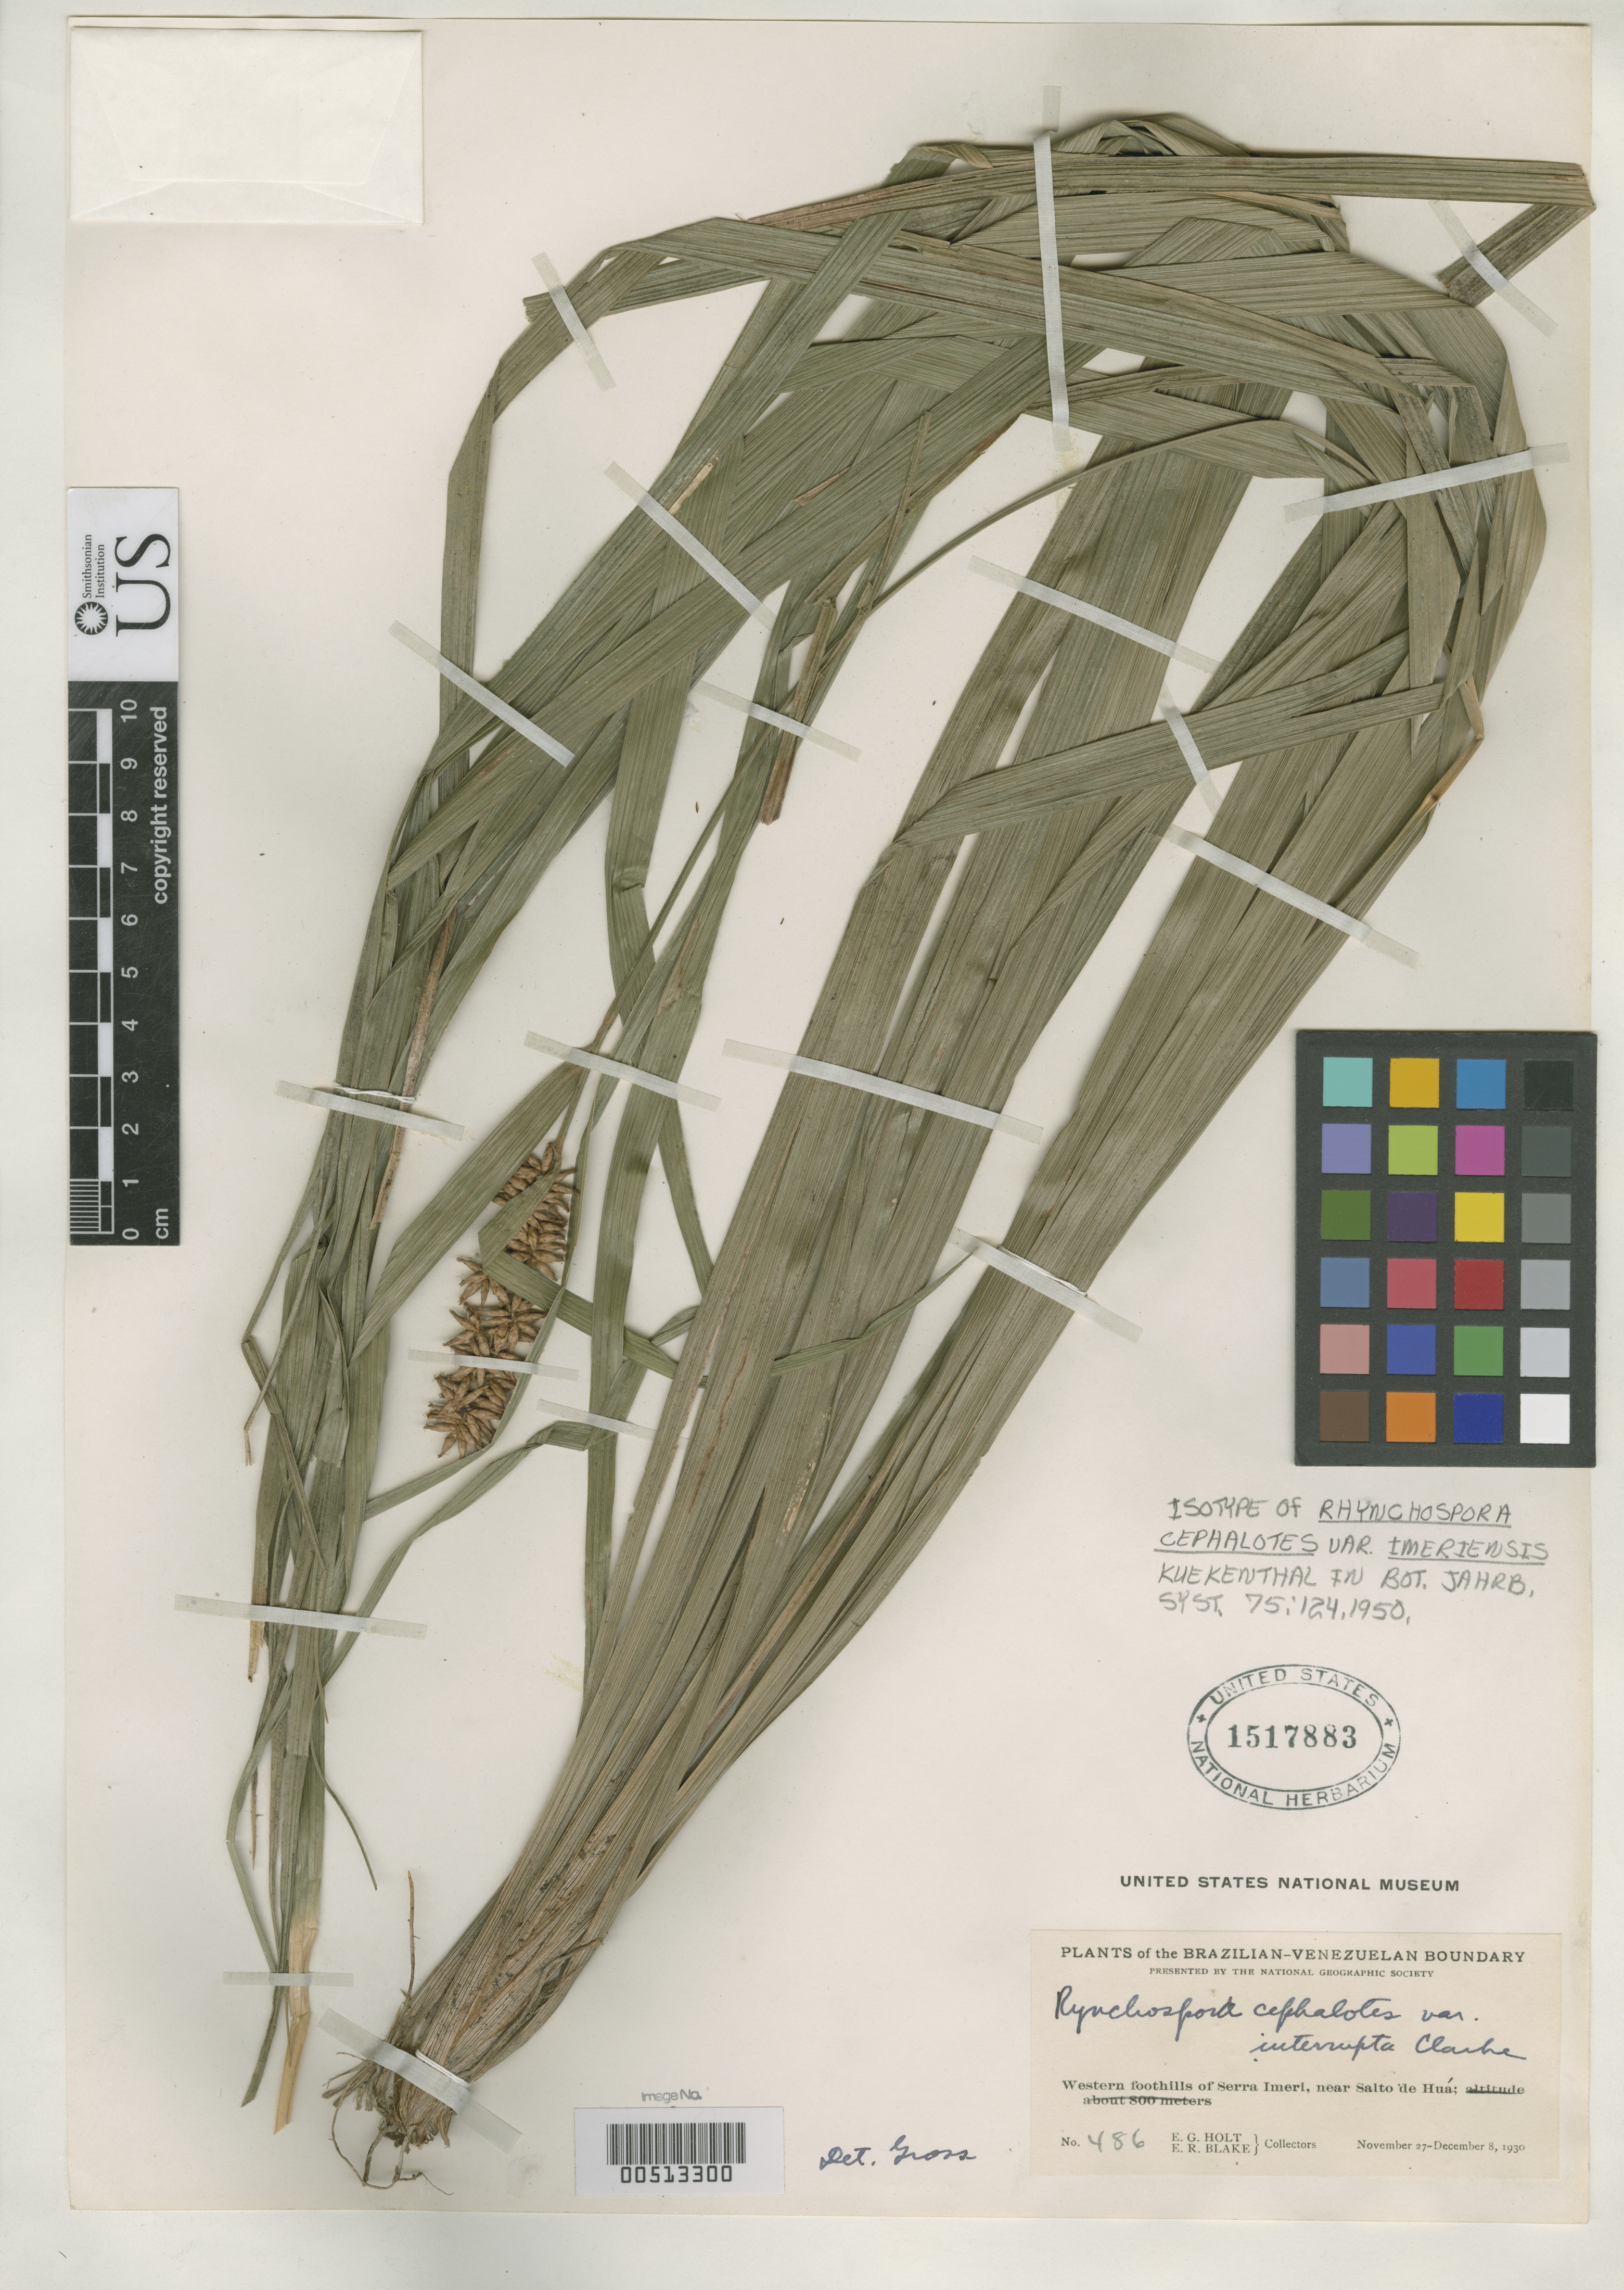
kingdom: Plantae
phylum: Tracheophyta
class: Liliopsida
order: Poales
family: Cyperaceae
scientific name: Rynchospora cephalotes var. imeriensis Kük. orth. var.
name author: Kük.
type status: Isotype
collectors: E. Holt & E. R. Blake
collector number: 486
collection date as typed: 27 Nov 1930 to 08 Dec 1930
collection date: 1930-11-27/1930-12-08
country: Venezuela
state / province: Amazonas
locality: Western foothills of Serra Imeri, near Salto de Hua.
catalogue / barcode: US 1517883